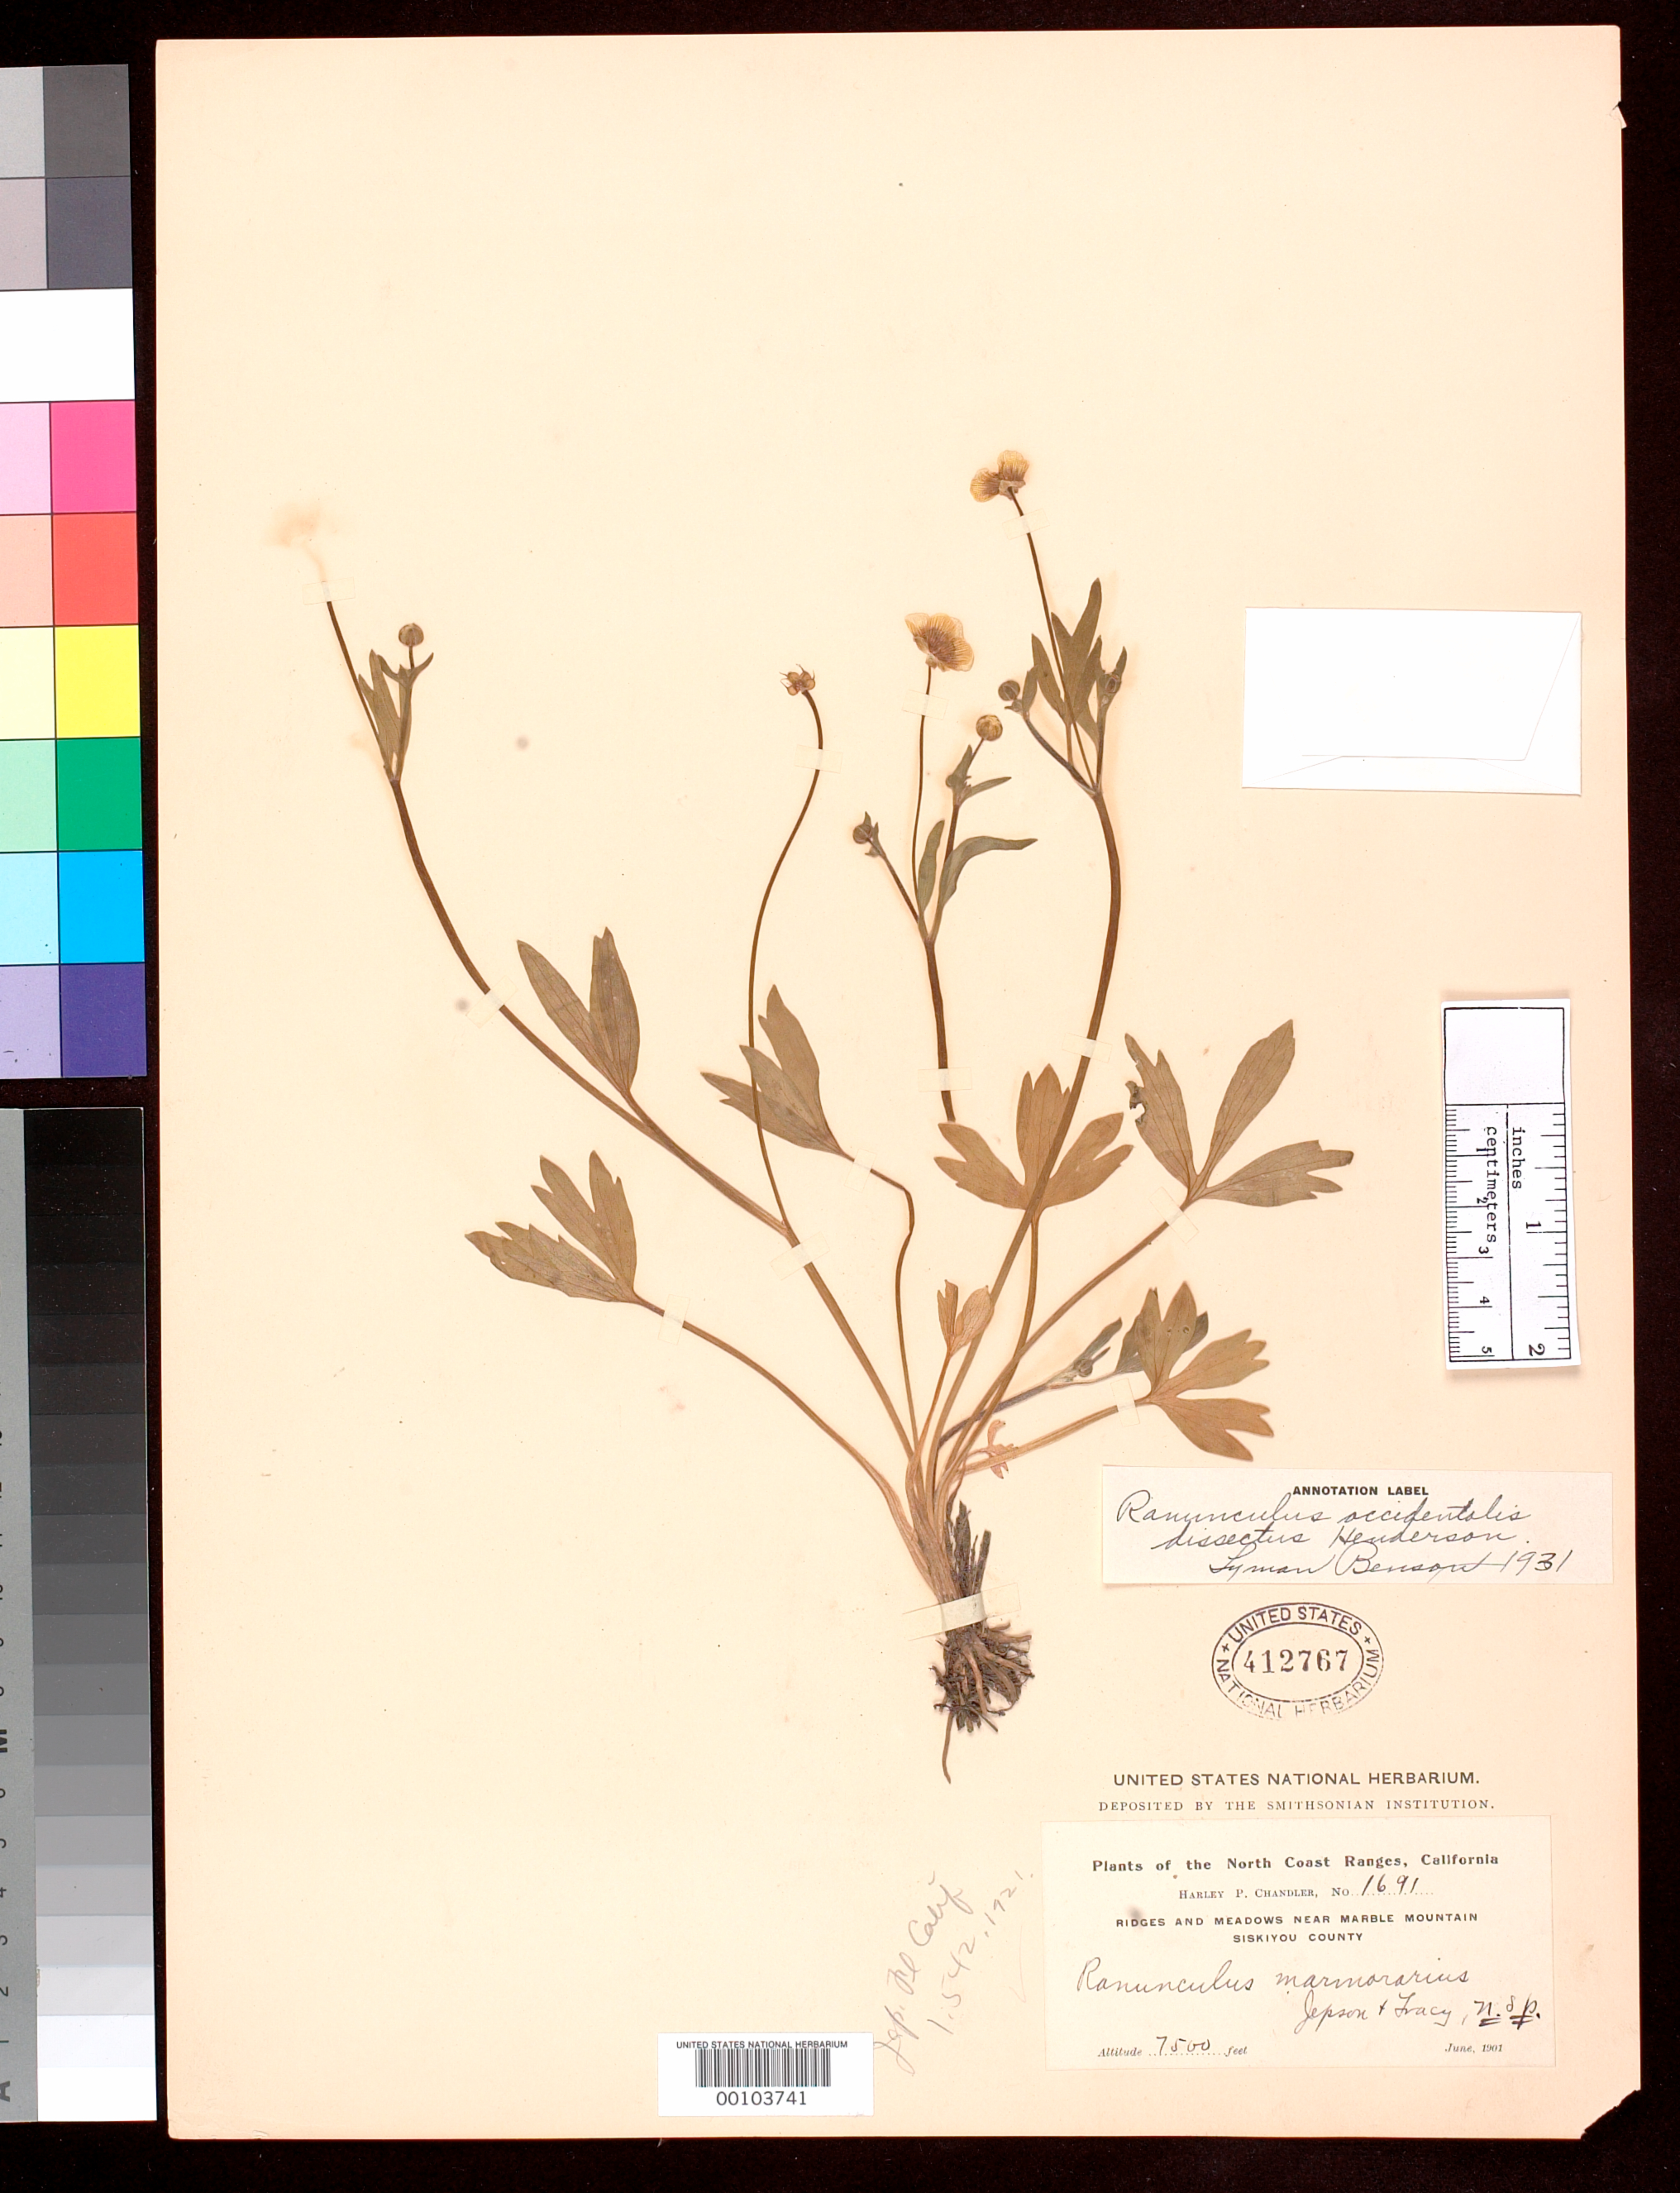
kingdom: Plantae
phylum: Tracheophyta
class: Magnoliopsida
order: Ranunculales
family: Ranunculaceae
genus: Ranunculus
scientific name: Ranunculus marmorarius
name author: Jeps. & Tracy in Jeps.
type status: Isotype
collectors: H. Chandler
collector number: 1691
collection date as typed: Jun 1901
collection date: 1901-06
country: United States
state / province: California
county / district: Siskiyou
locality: Ridges and meadows near Marble Mountain.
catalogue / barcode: US 412767